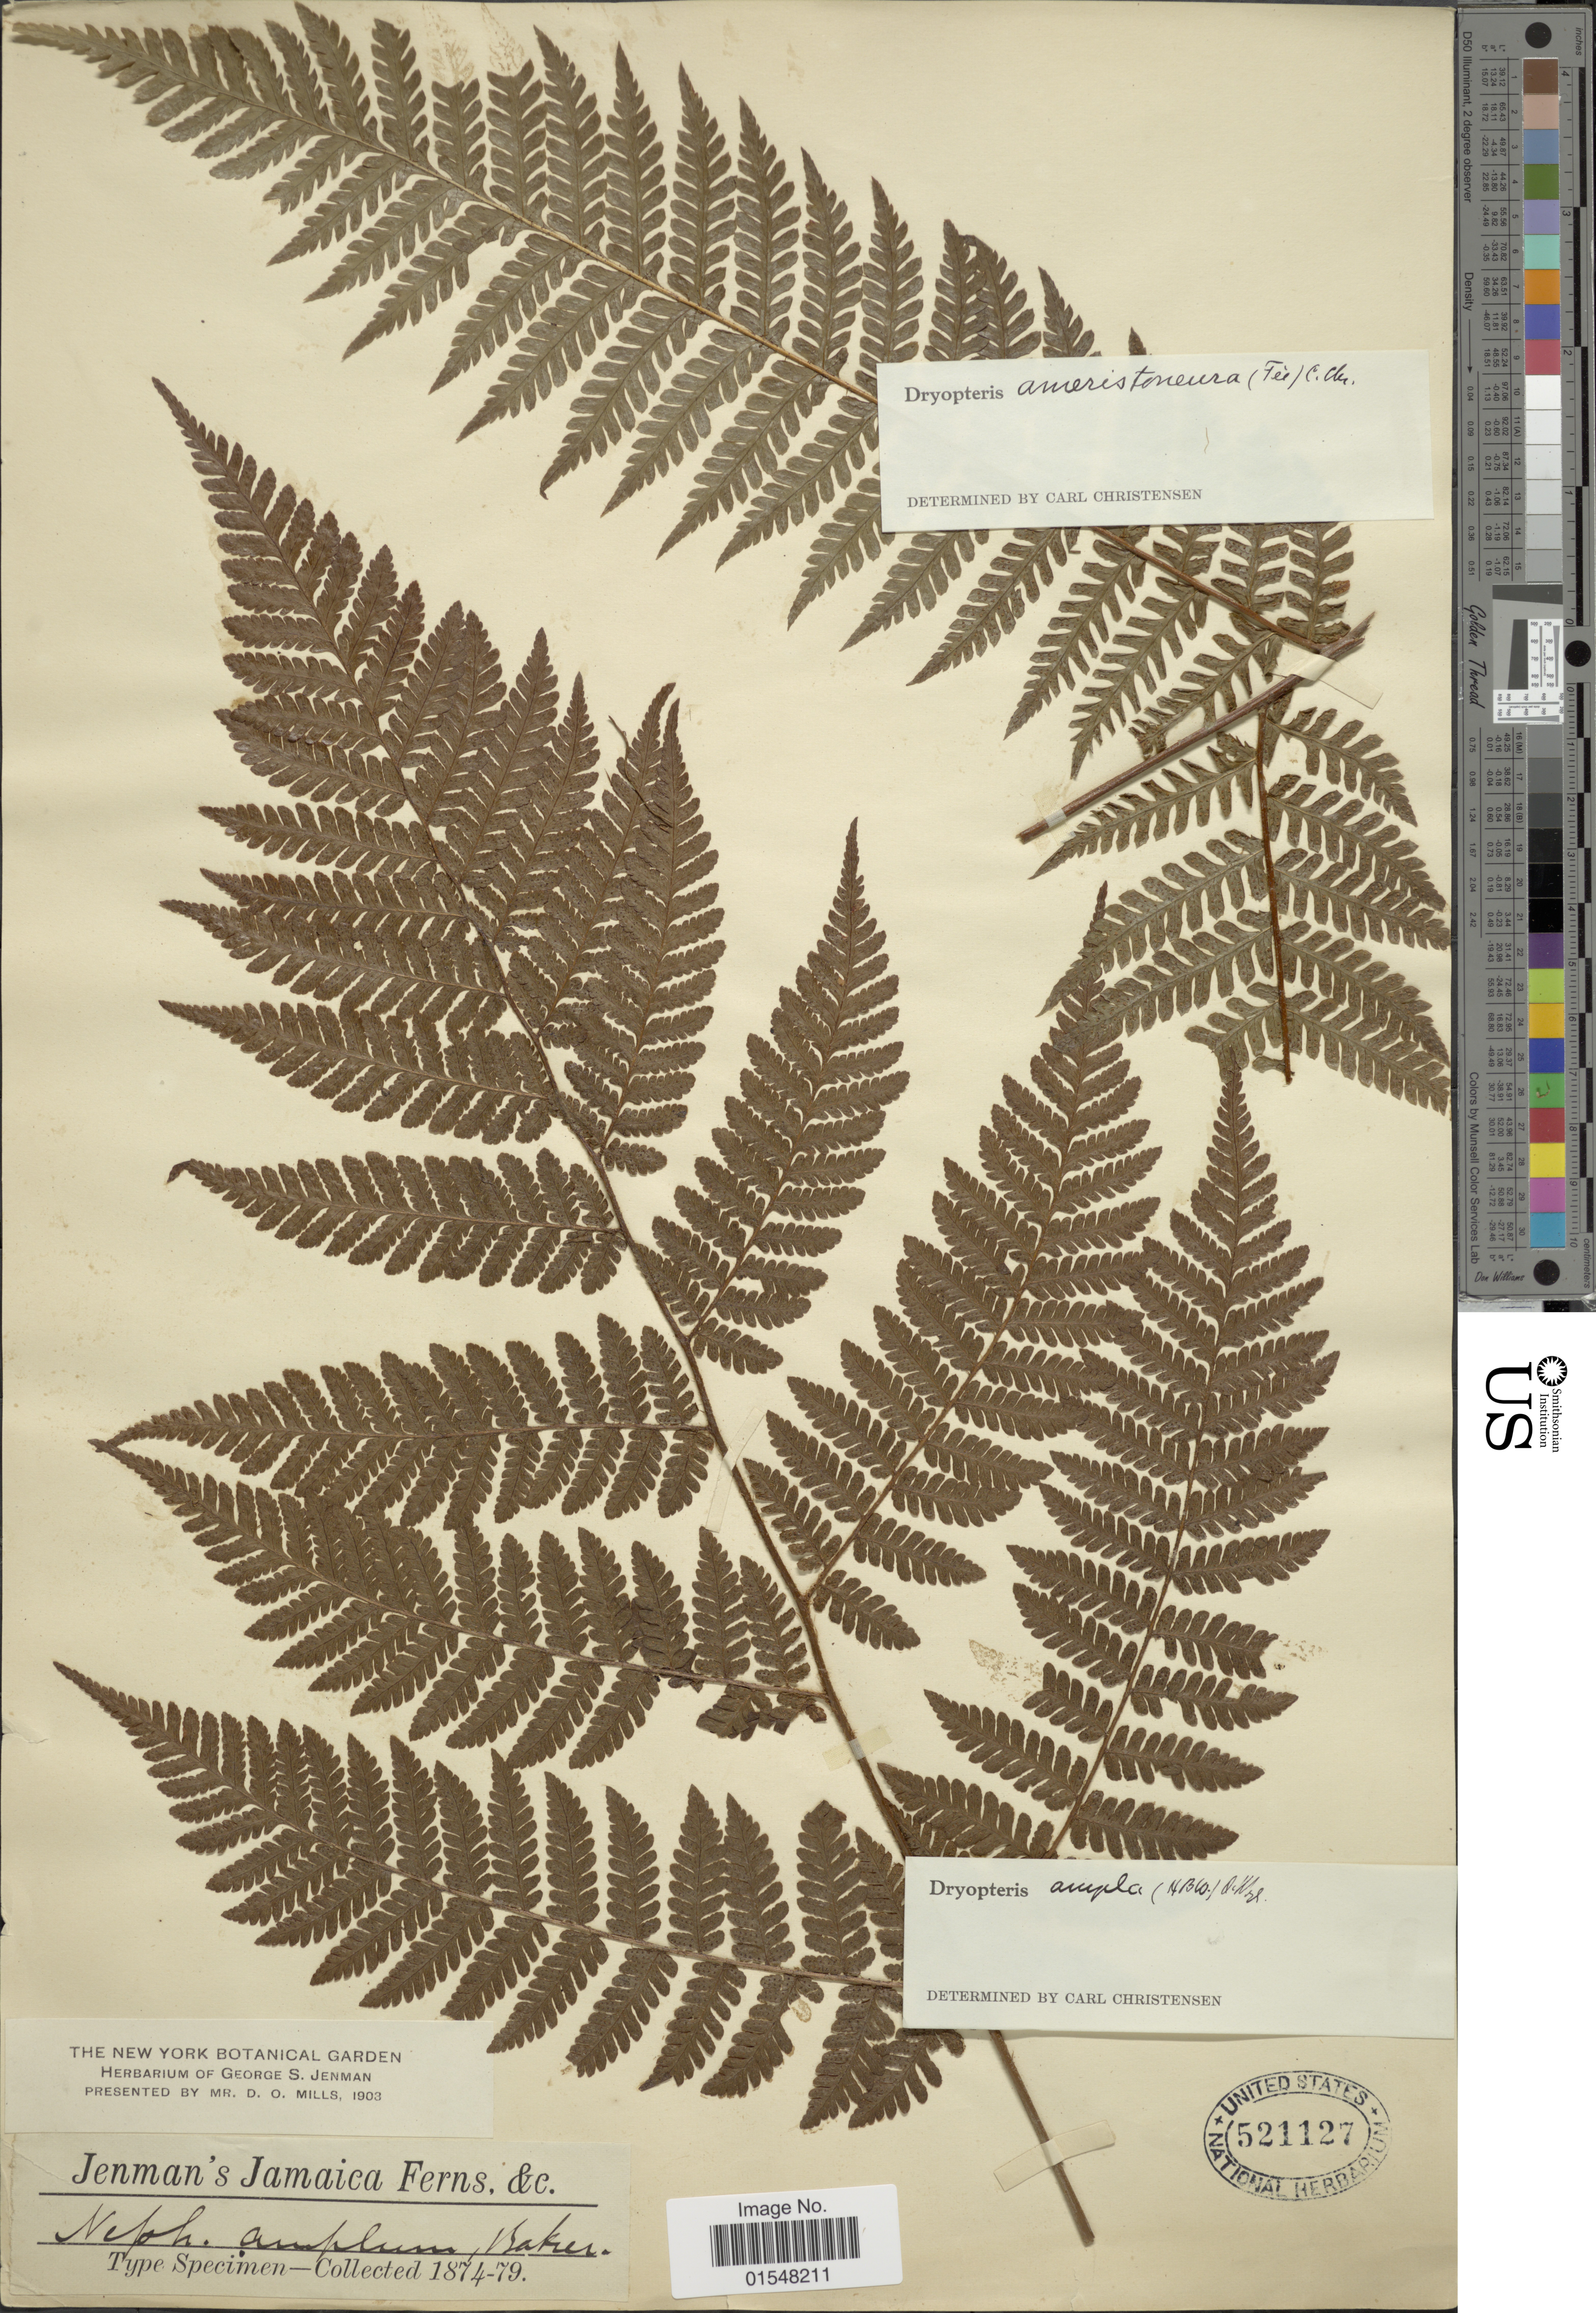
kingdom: Plantae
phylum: Tracheophyta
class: Polypodiopsida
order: Polypodiales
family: Dryopteridaceae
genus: Ctenitis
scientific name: Ctenitis sloanei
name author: (Poepp. ex Spreng.) C.V. Morton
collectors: G. S. Jenman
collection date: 1874/1879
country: Jamaica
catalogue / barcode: US 521127